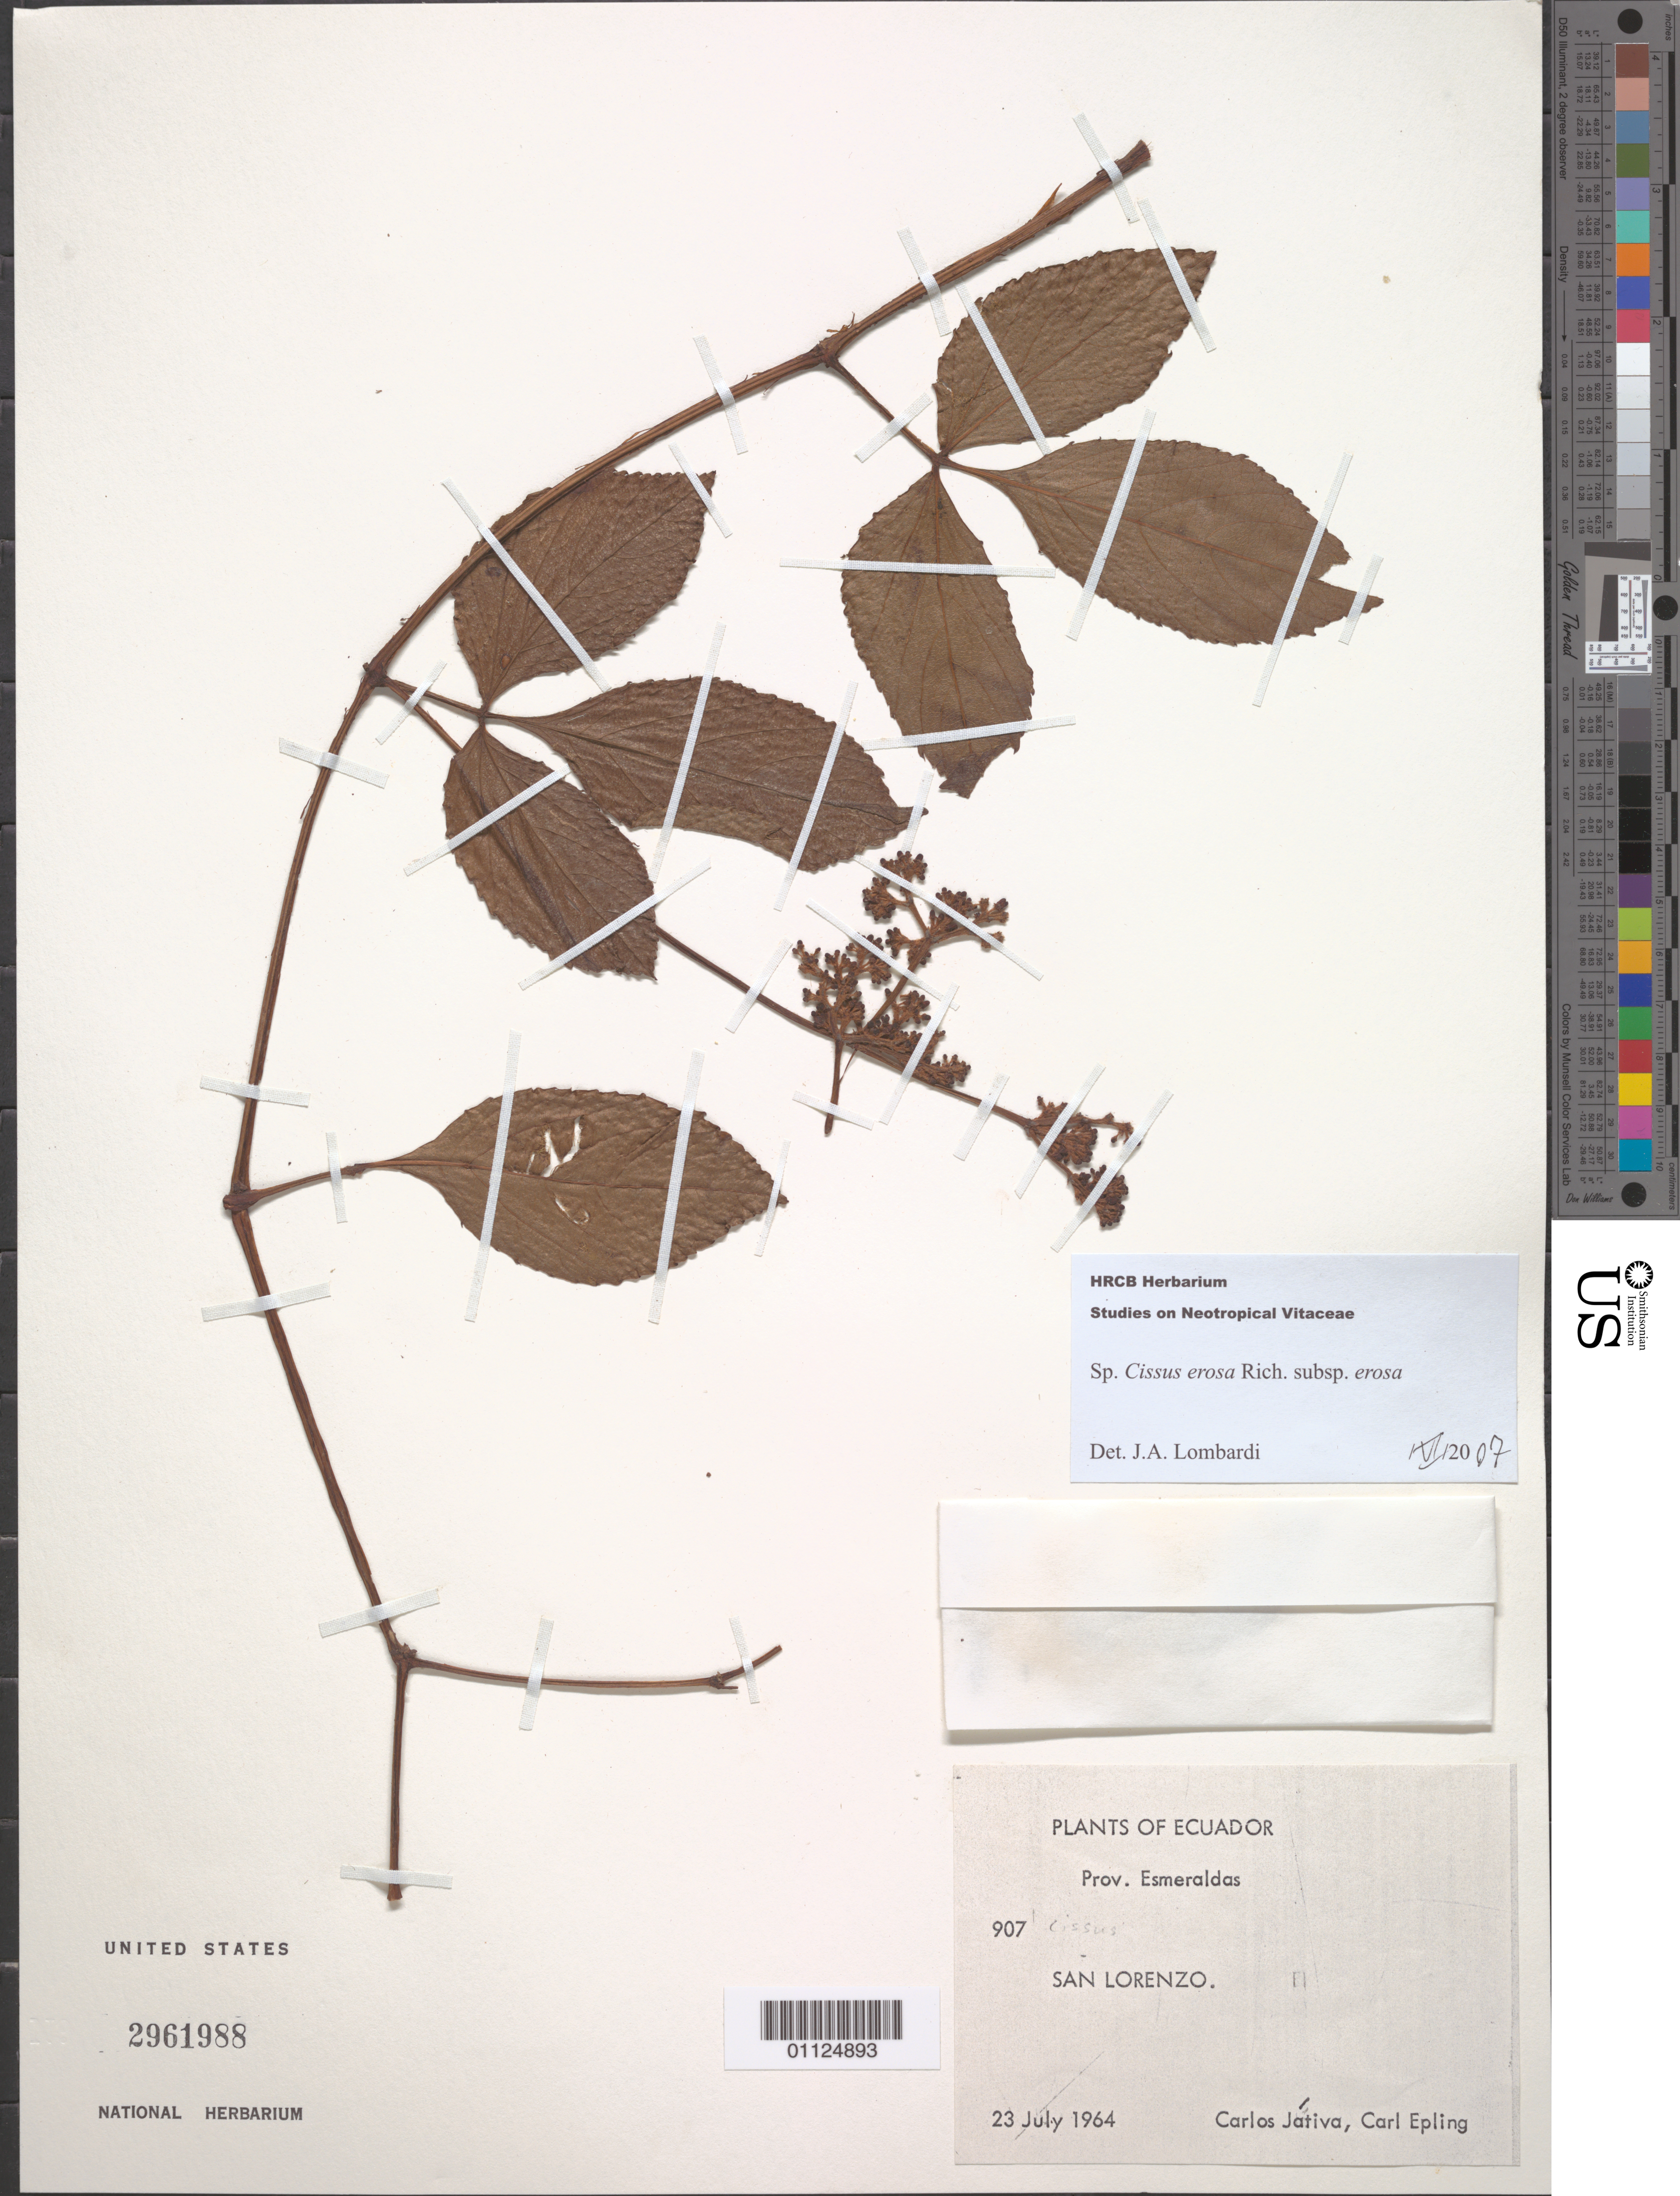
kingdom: Plantae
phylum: Tracheophyta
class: Magnoliopsida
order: Vitales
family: Vitaceae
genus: Cissus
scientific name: Cissus erosa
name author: Rich.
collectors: C. D. Játiva & C. C. Epling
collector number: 907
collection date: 1964-07-23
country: Ecuador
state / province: Esmeraldas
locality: San Lorenzo.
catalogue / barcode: US 2961988